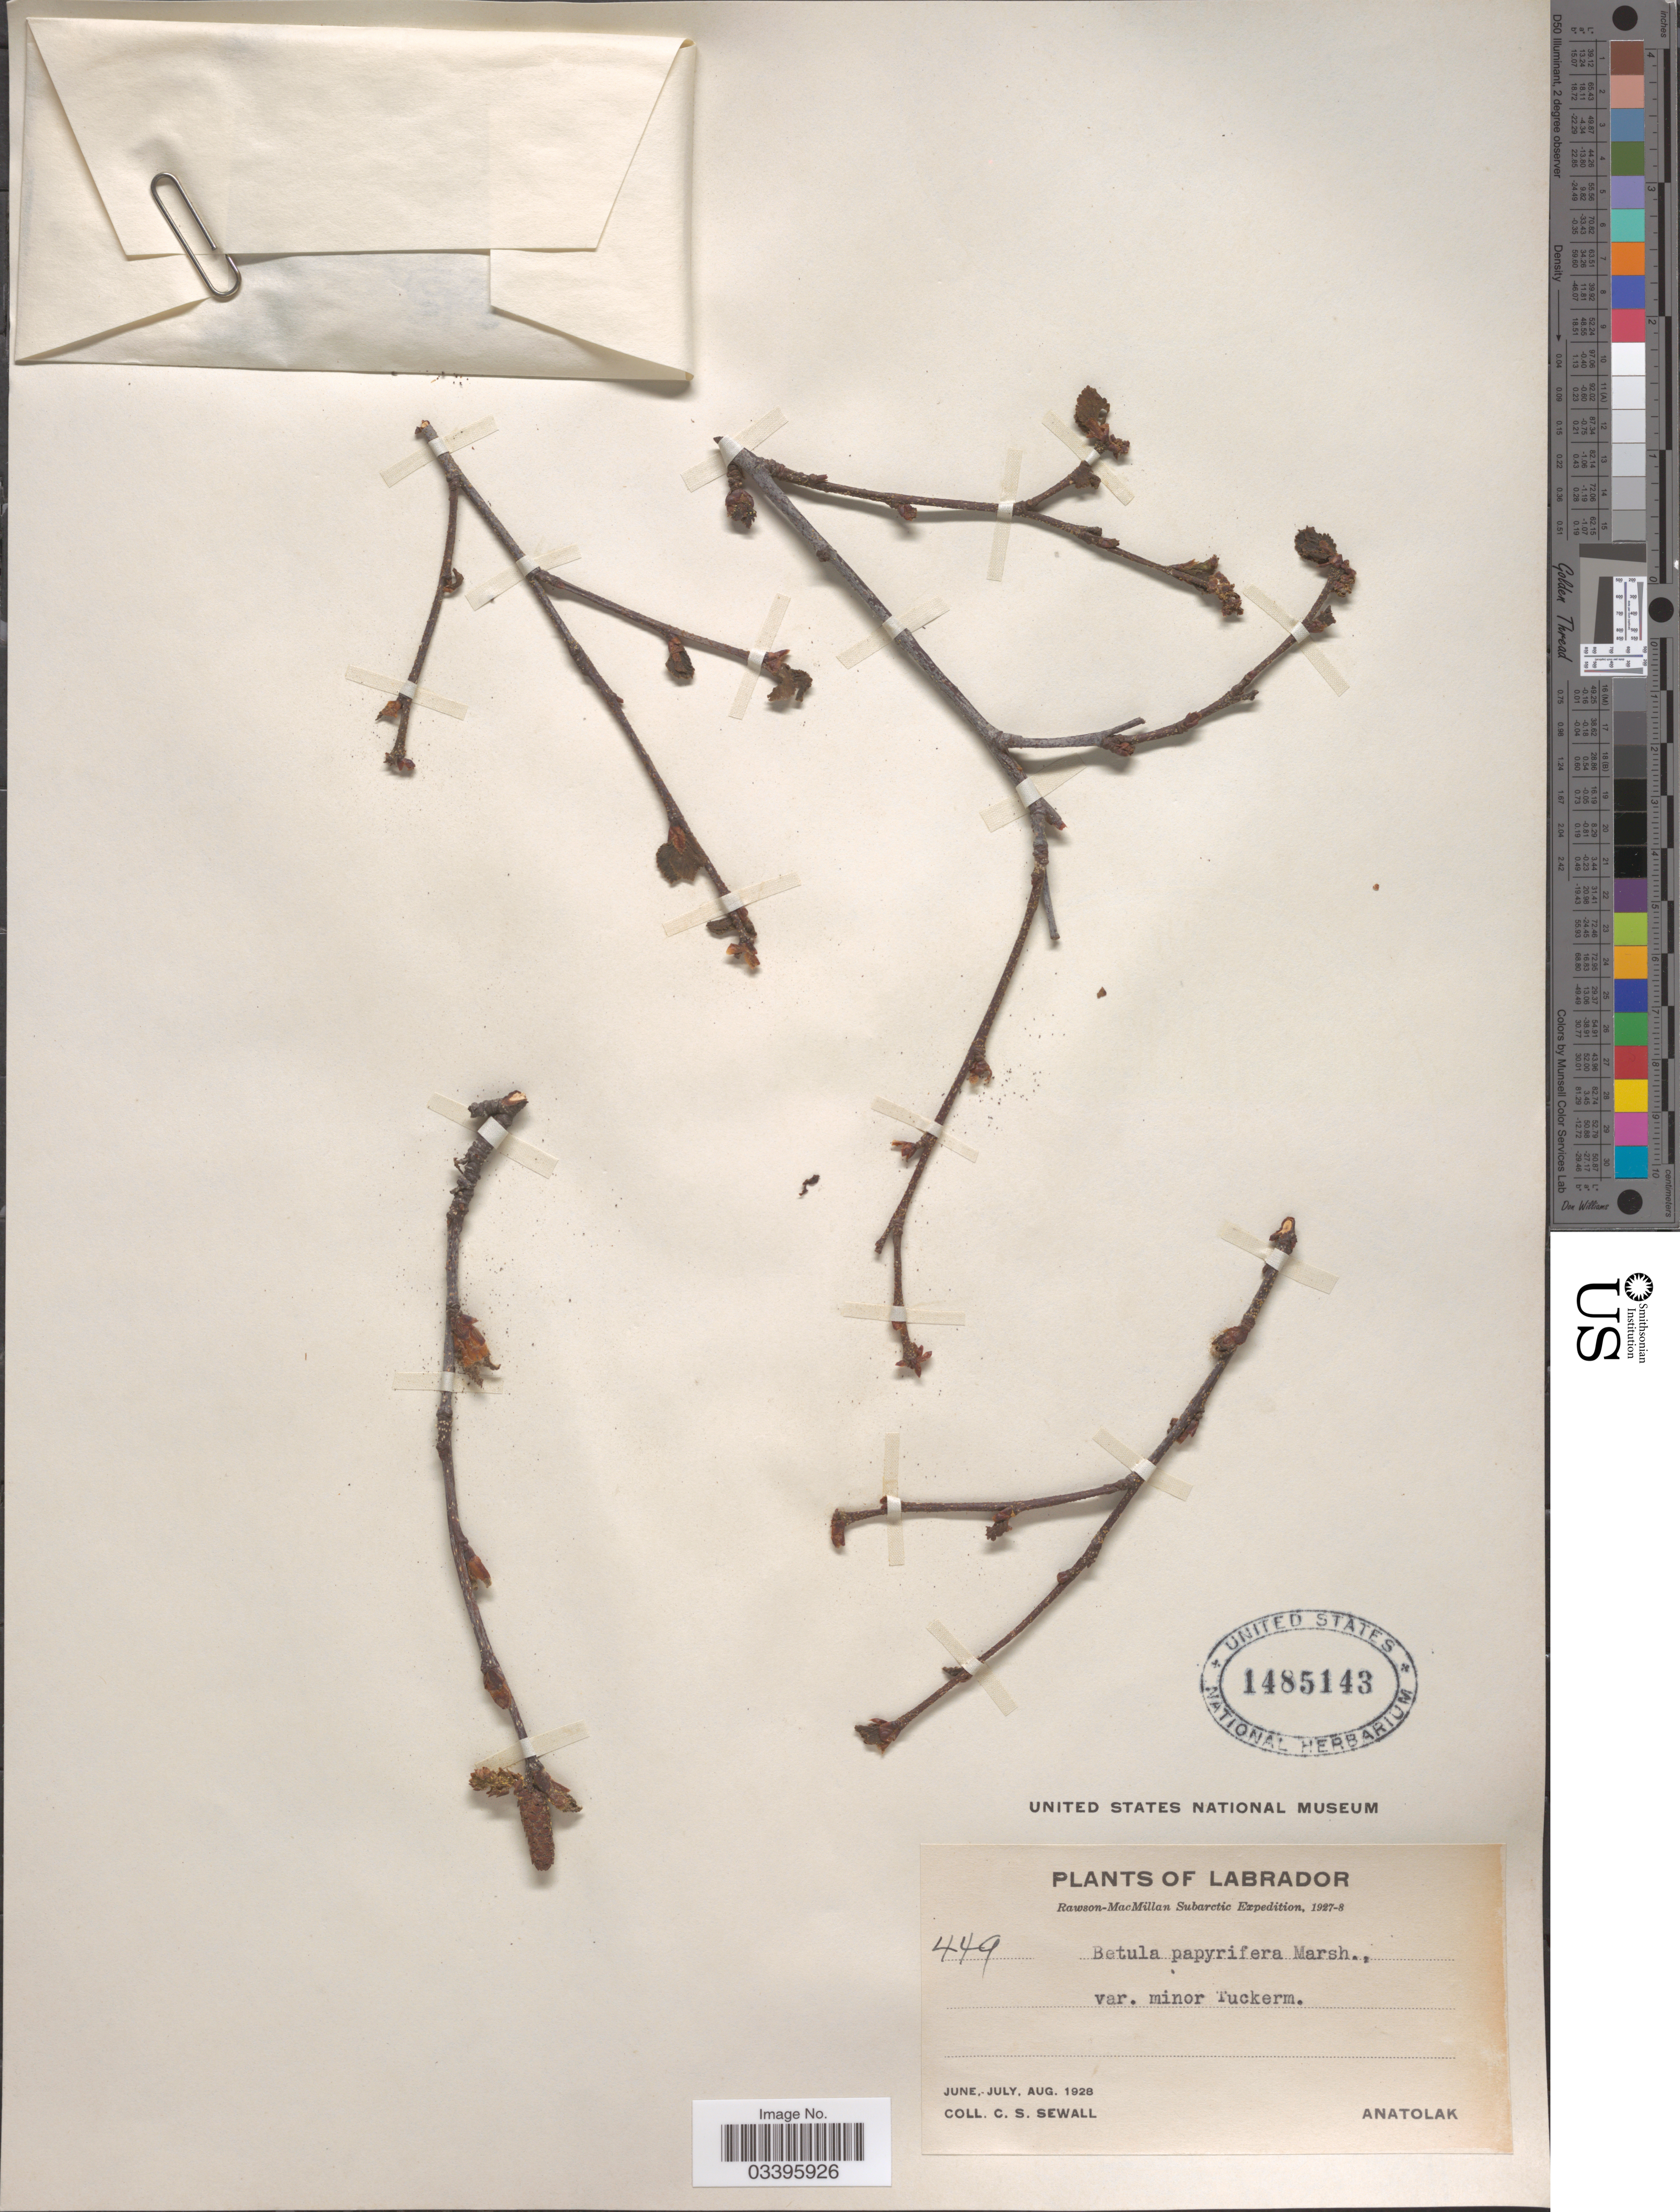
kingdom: Plantae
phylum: Tracheophyta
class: Magnoliopsida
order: Fagales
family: Betulaceae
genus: Betula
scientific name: Betula minor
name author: (Tuck.) Fernald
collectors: C. Sewall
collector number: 449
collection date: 1928-06/1928-08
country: Canada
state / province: Newfoundland and Labrador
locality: Labrador. Subarctic. Anatolak.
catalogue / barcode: US 1485143